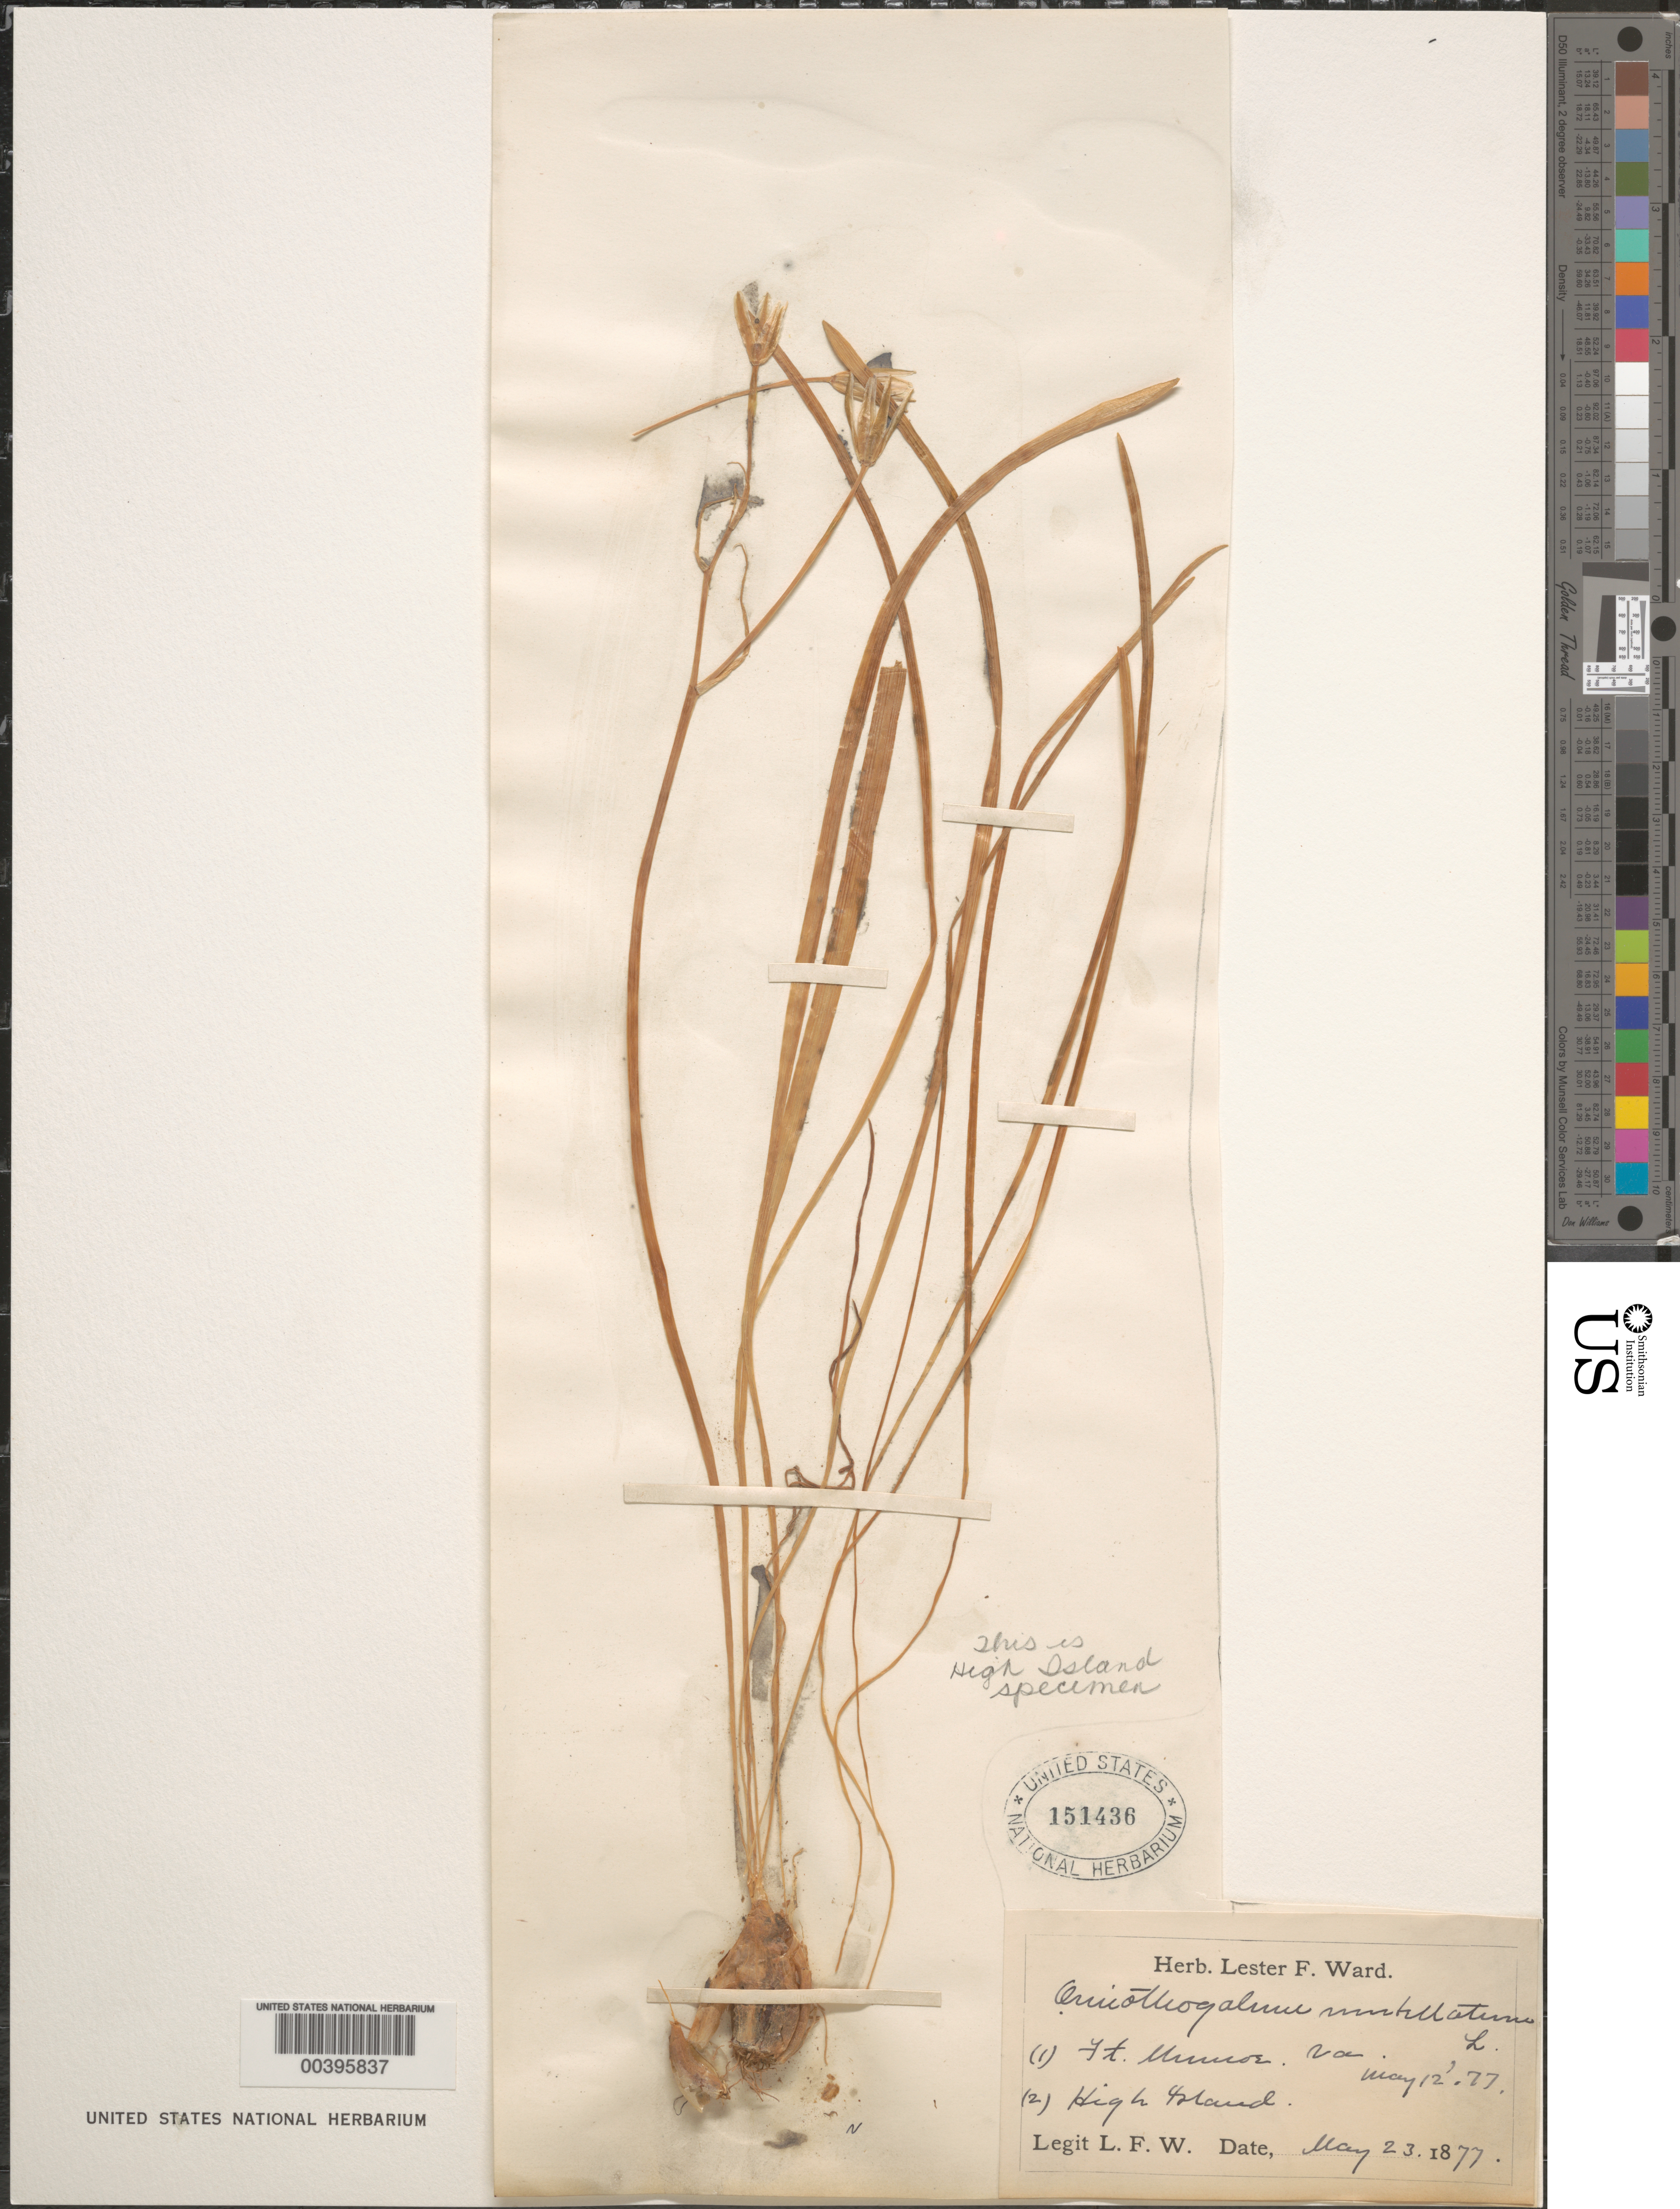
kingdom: Plantae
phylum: Tracheophyta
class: Liliopsida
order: Asparagales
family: Asparagaceae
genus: Ornithogalum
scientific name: Ornithogalum umbellatum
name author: L.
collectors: L. F. Ward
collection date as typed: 23 May 1877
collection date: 1877-05-23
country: United States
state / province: Virginia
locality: Fort Munroe and High Island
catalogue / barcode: US 151436